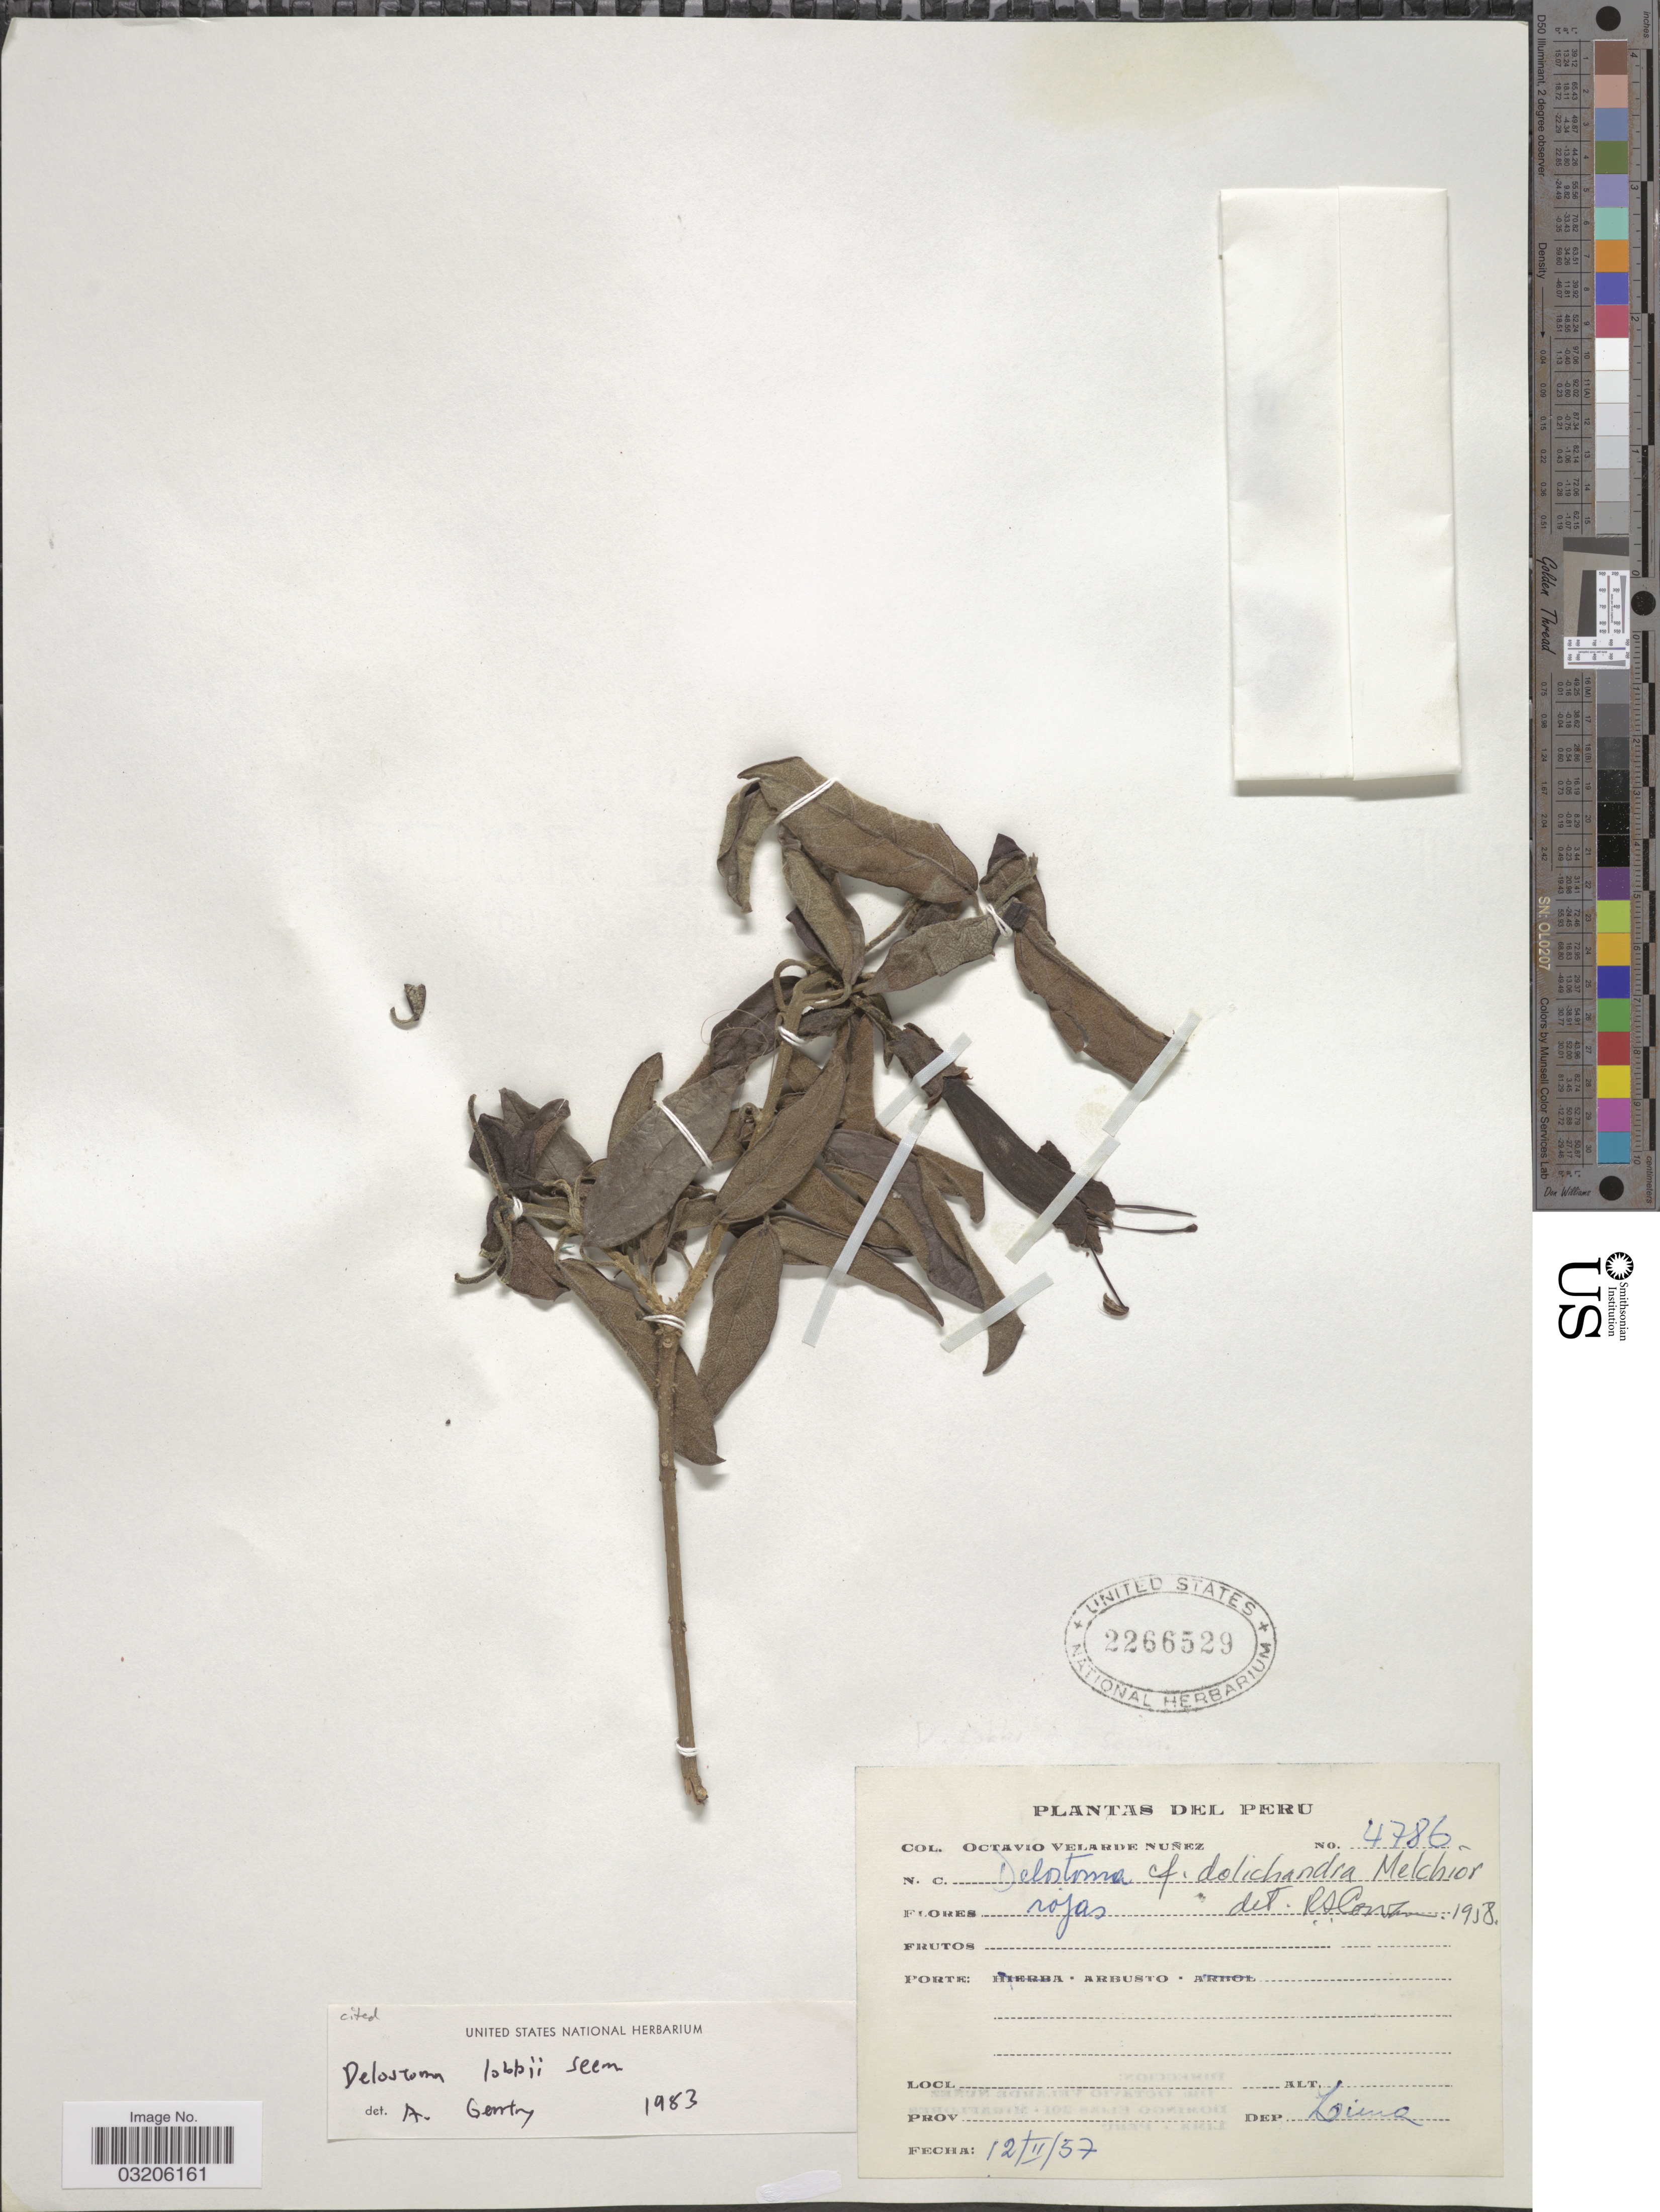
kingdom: Plantae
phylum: Tracheophyta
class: Magnoliopsida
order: Lamiales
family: Bignoniaceae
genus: Delostoma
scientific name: Delostoma lobbii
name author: Seem.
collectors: O. Velarde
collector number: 4786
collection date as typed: Transcribed d/m/y: 12/2/57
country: Peru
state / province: Lima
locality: Dep. Lima.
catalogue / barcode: US 2266529